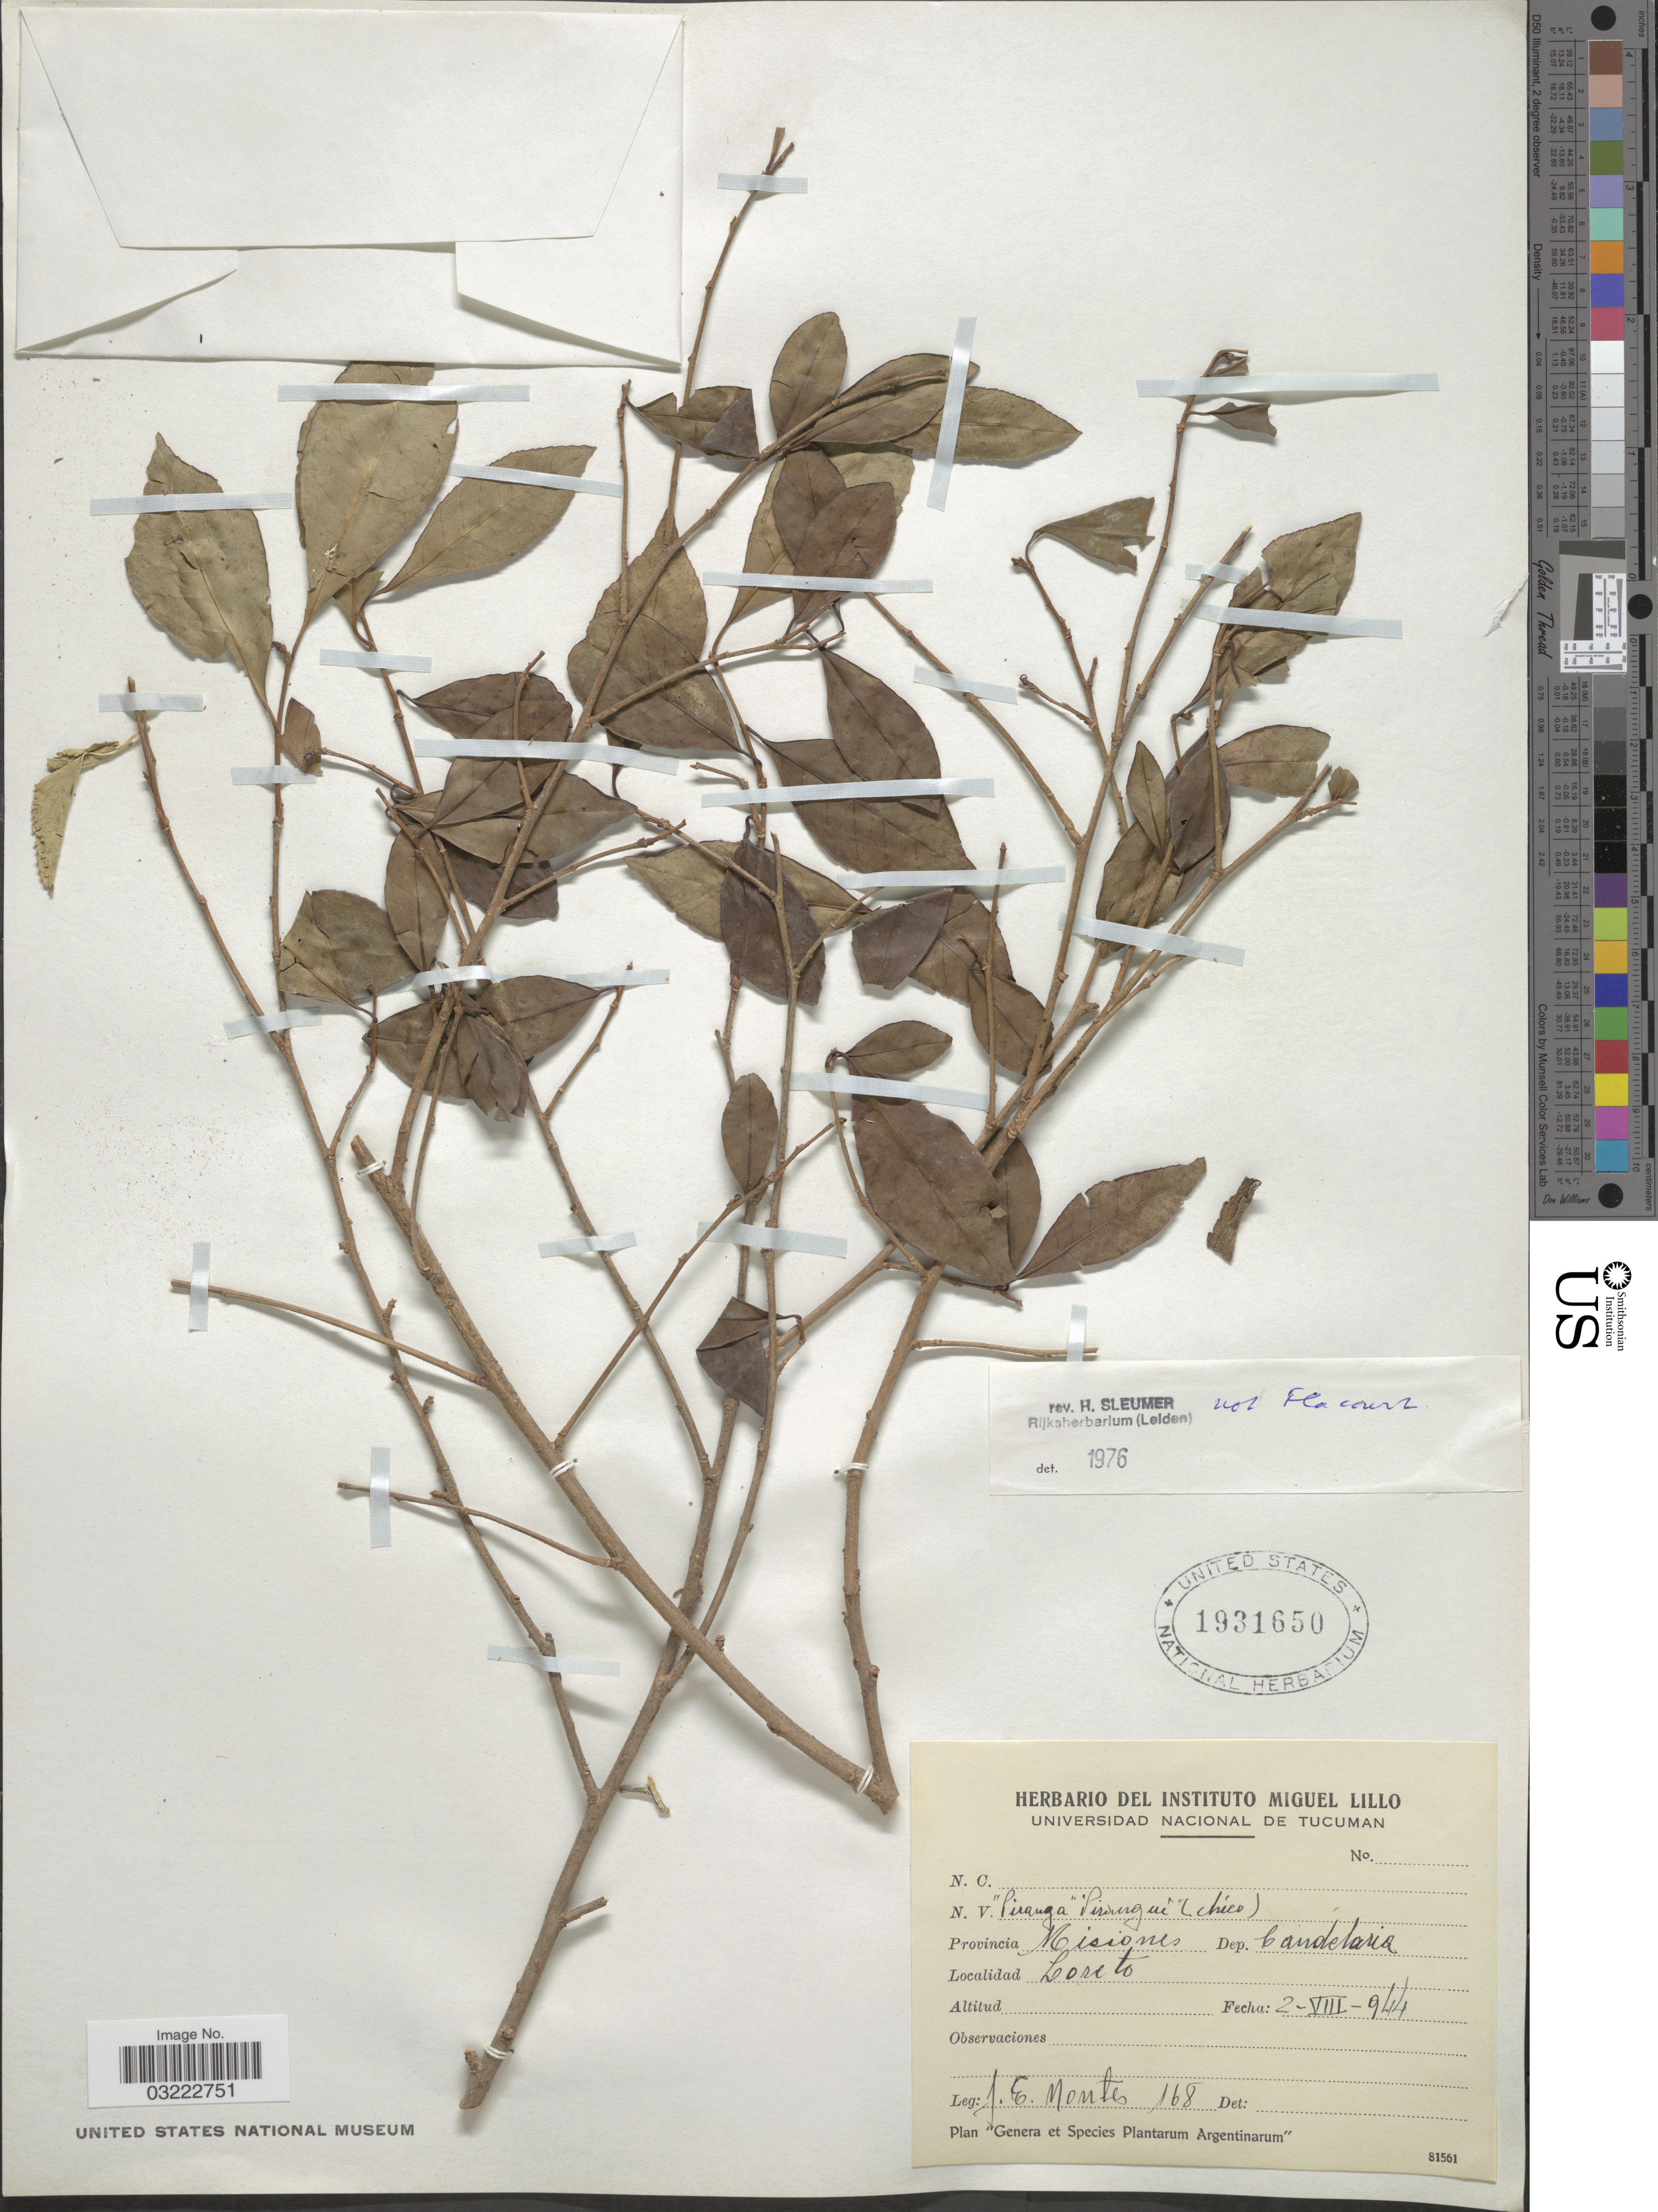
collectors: J. E. Montes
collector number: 168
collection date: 1944-08-02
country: Argentina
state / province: Misiones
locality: Dep. Candelaria, Loreto.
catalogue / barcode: US 1931650